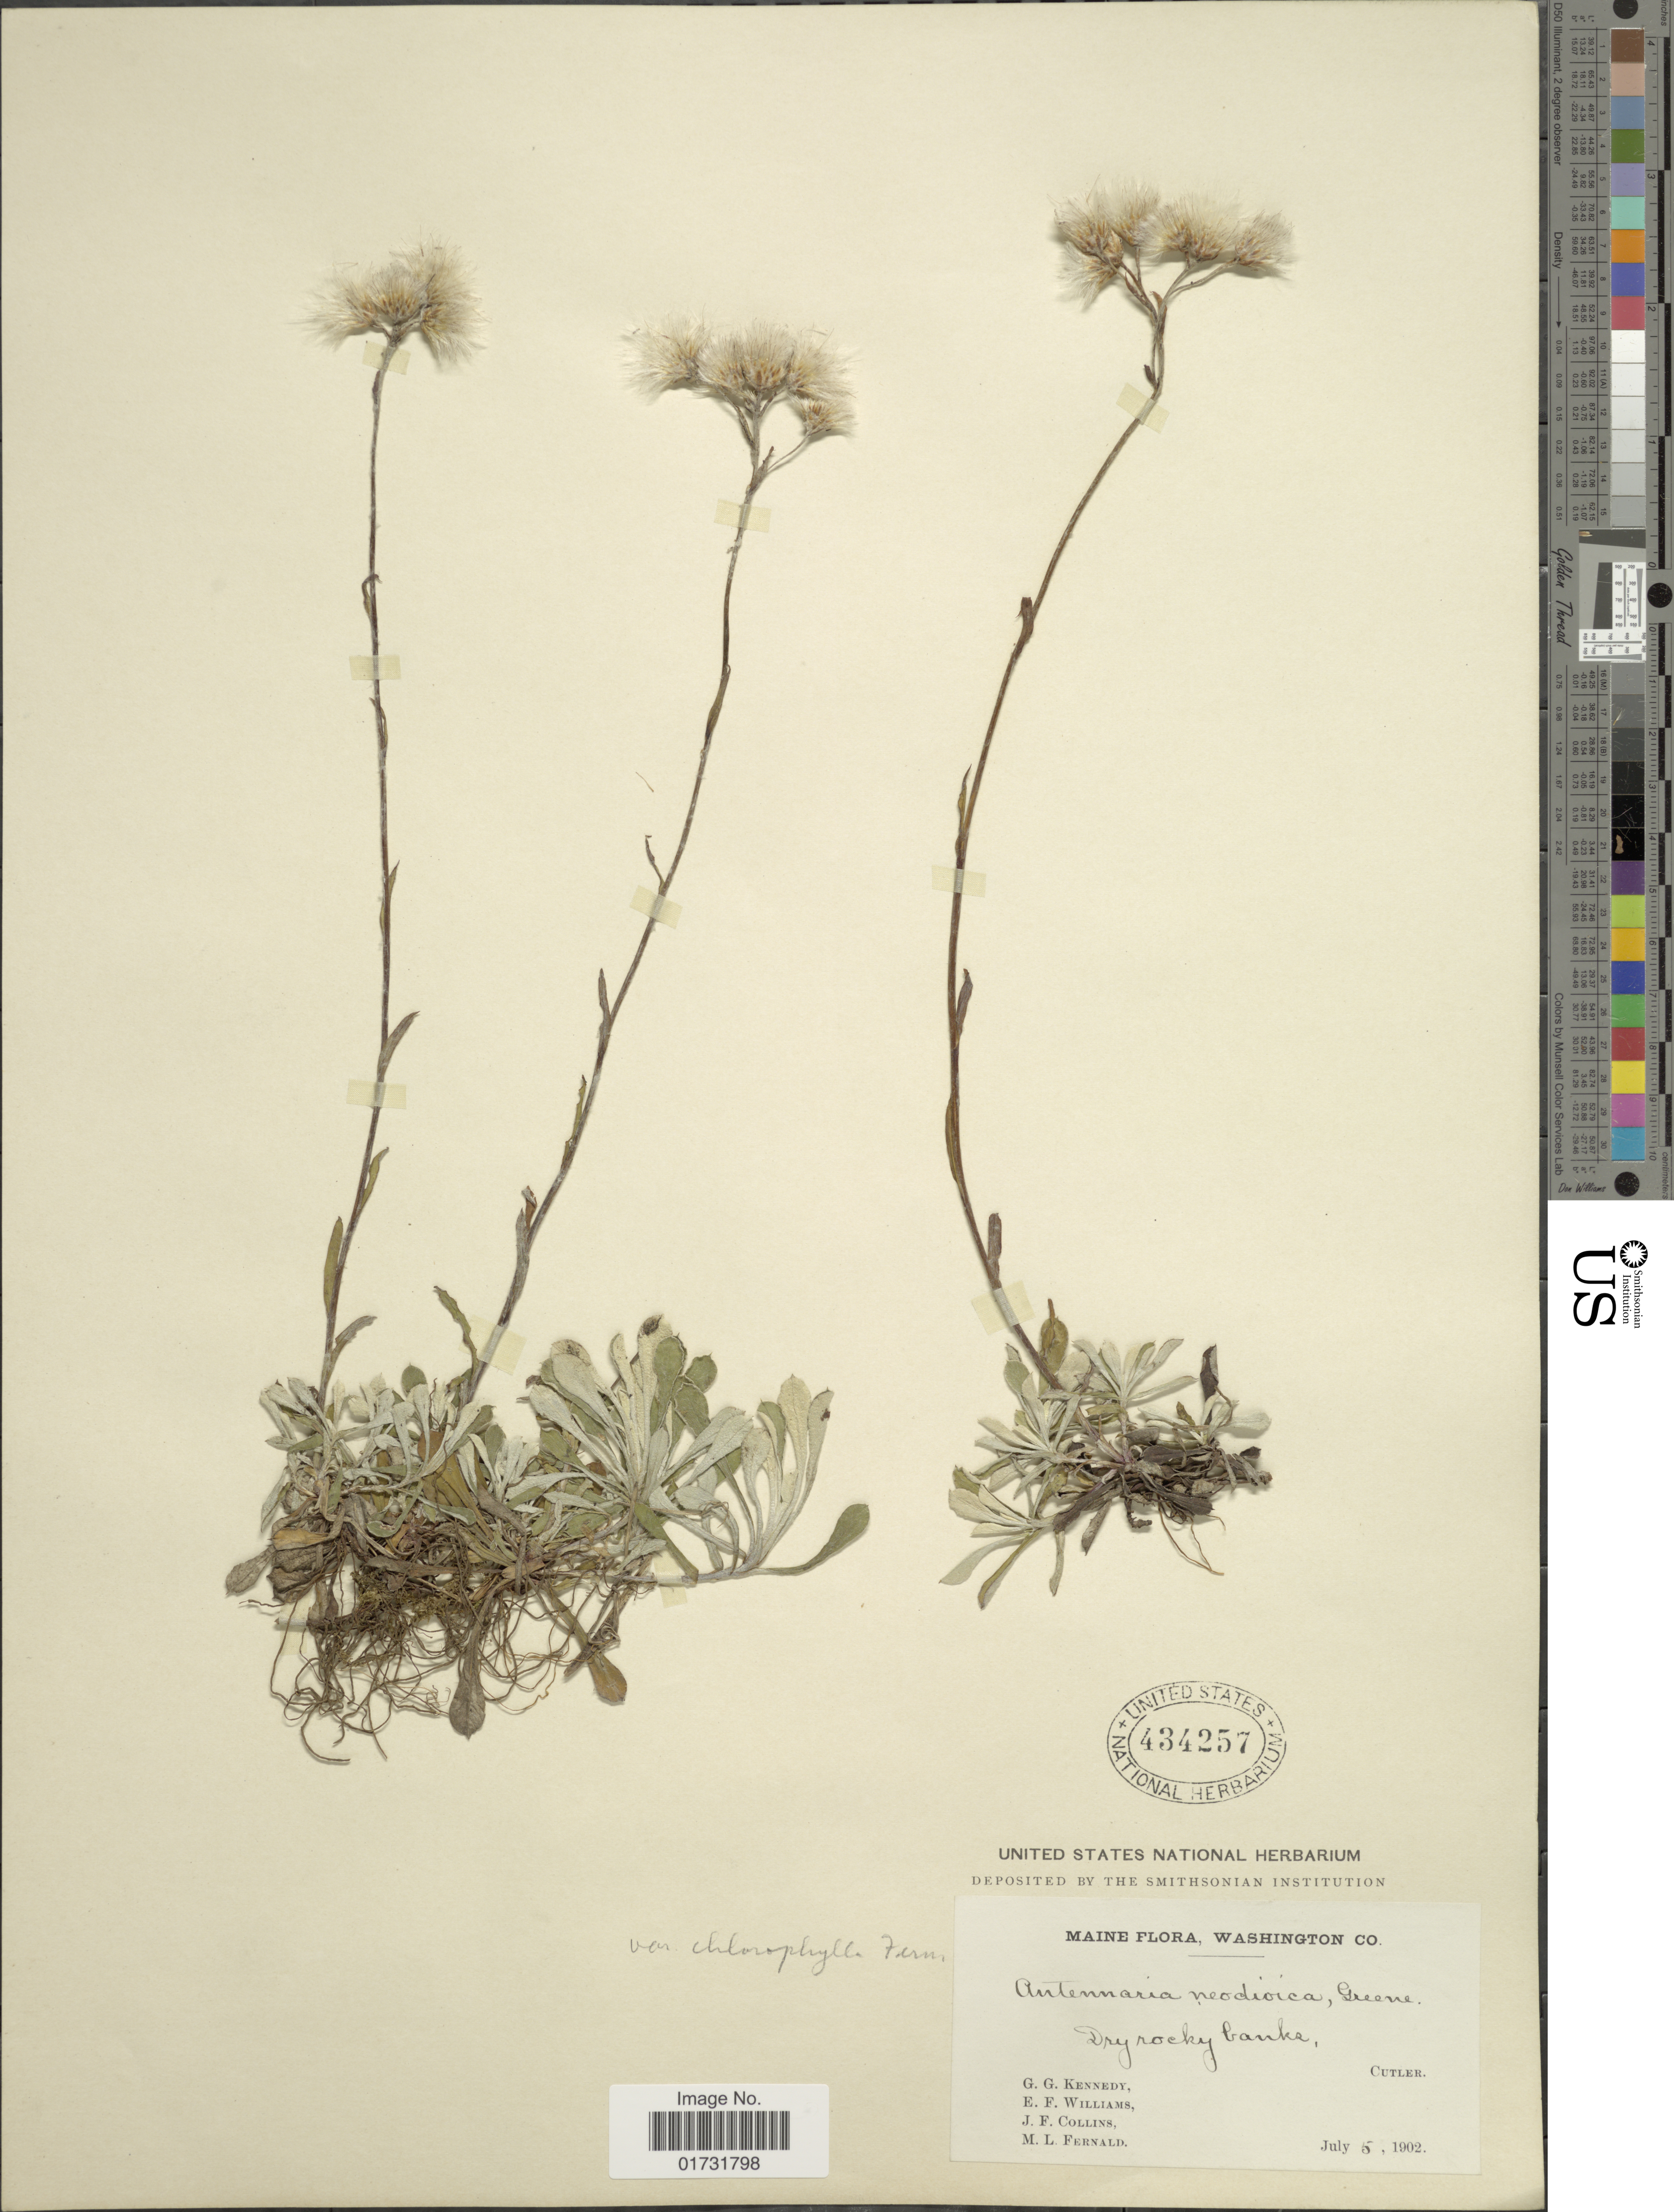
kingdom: Plantae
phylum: Tracheophyta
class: Magnoliopsida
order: Asterales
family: Asteraceae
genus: Antennaria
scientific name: Antennaria neodioica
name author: Greene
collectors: G. Kennedy, E. Williams, J. Collins & M. L. Fernald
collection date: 1902-07-05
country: United States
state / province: Maine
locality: Washington Co. Cutler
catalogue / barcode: US 434257